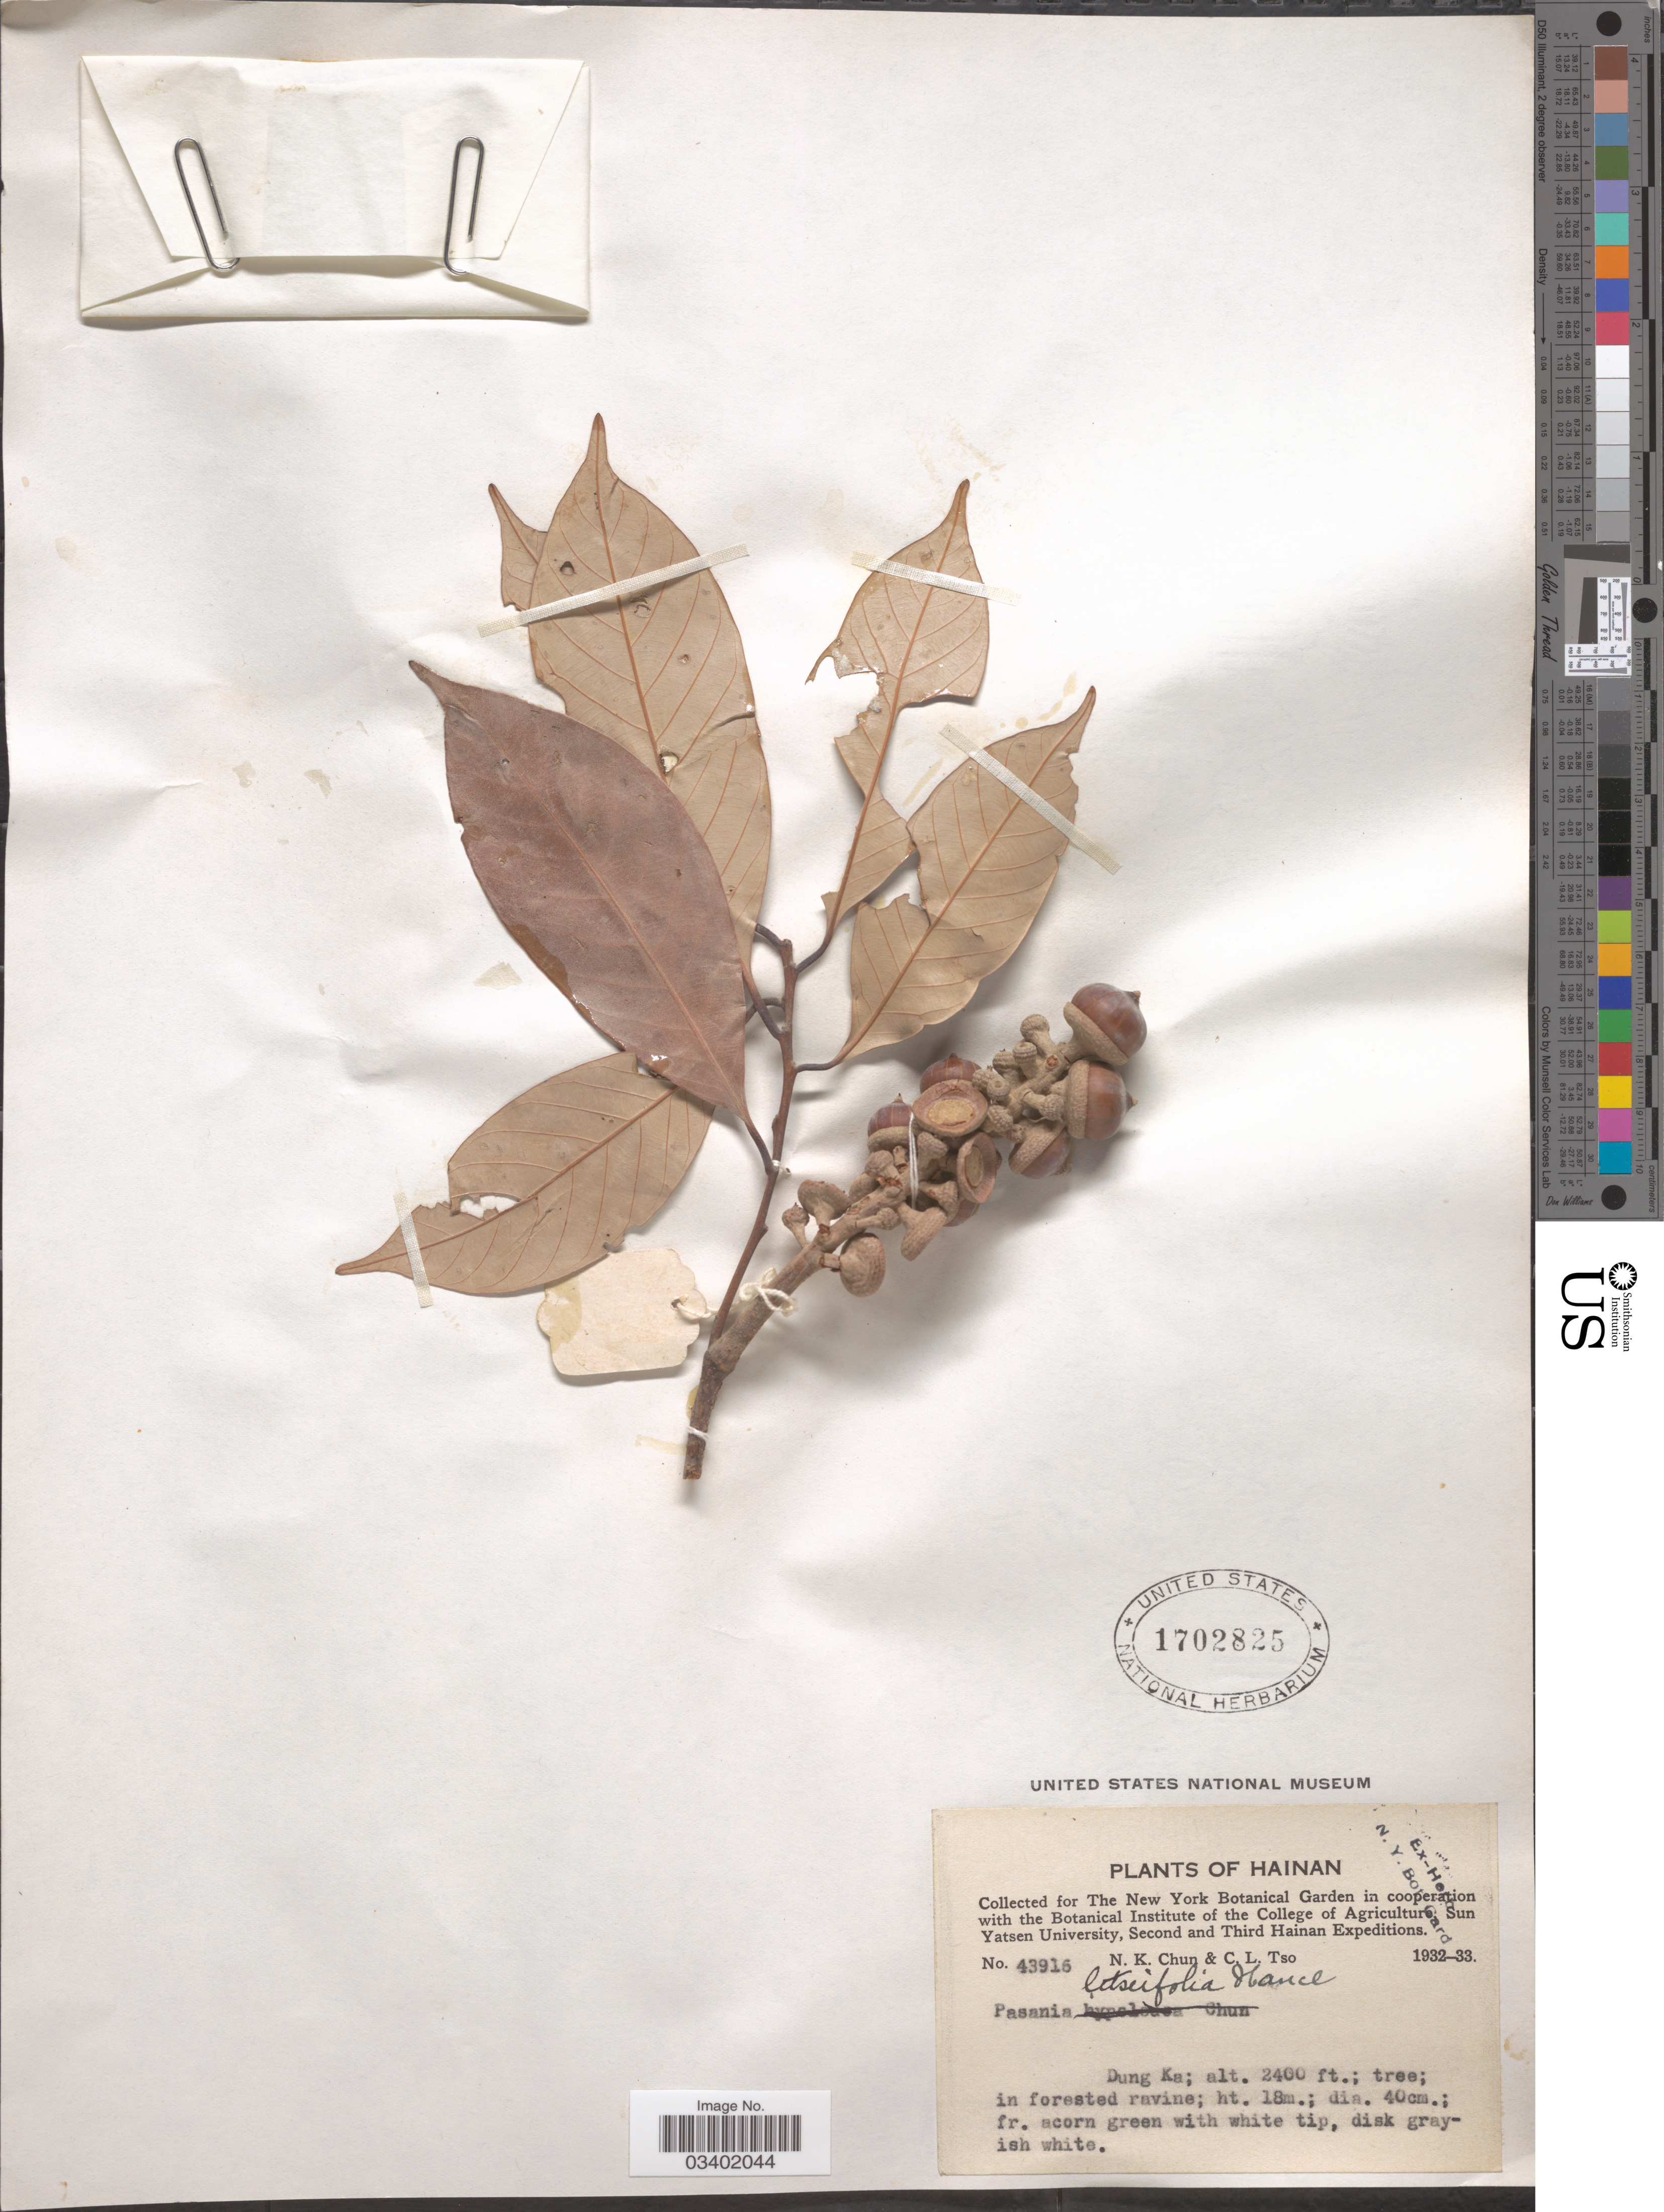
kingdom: Plantae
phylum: Tracheophyta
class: Magnoliopsida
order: Fagales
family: Fagaceae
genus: Lithocarpus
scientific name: Lithocarpus litseifolius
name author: (Hance) Chun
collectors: N. K. Chun & C. Tso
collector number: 43916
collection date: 1932/1933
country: China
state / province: Hainan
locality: Dung Ka.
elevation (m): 732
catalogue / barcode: US 1702825